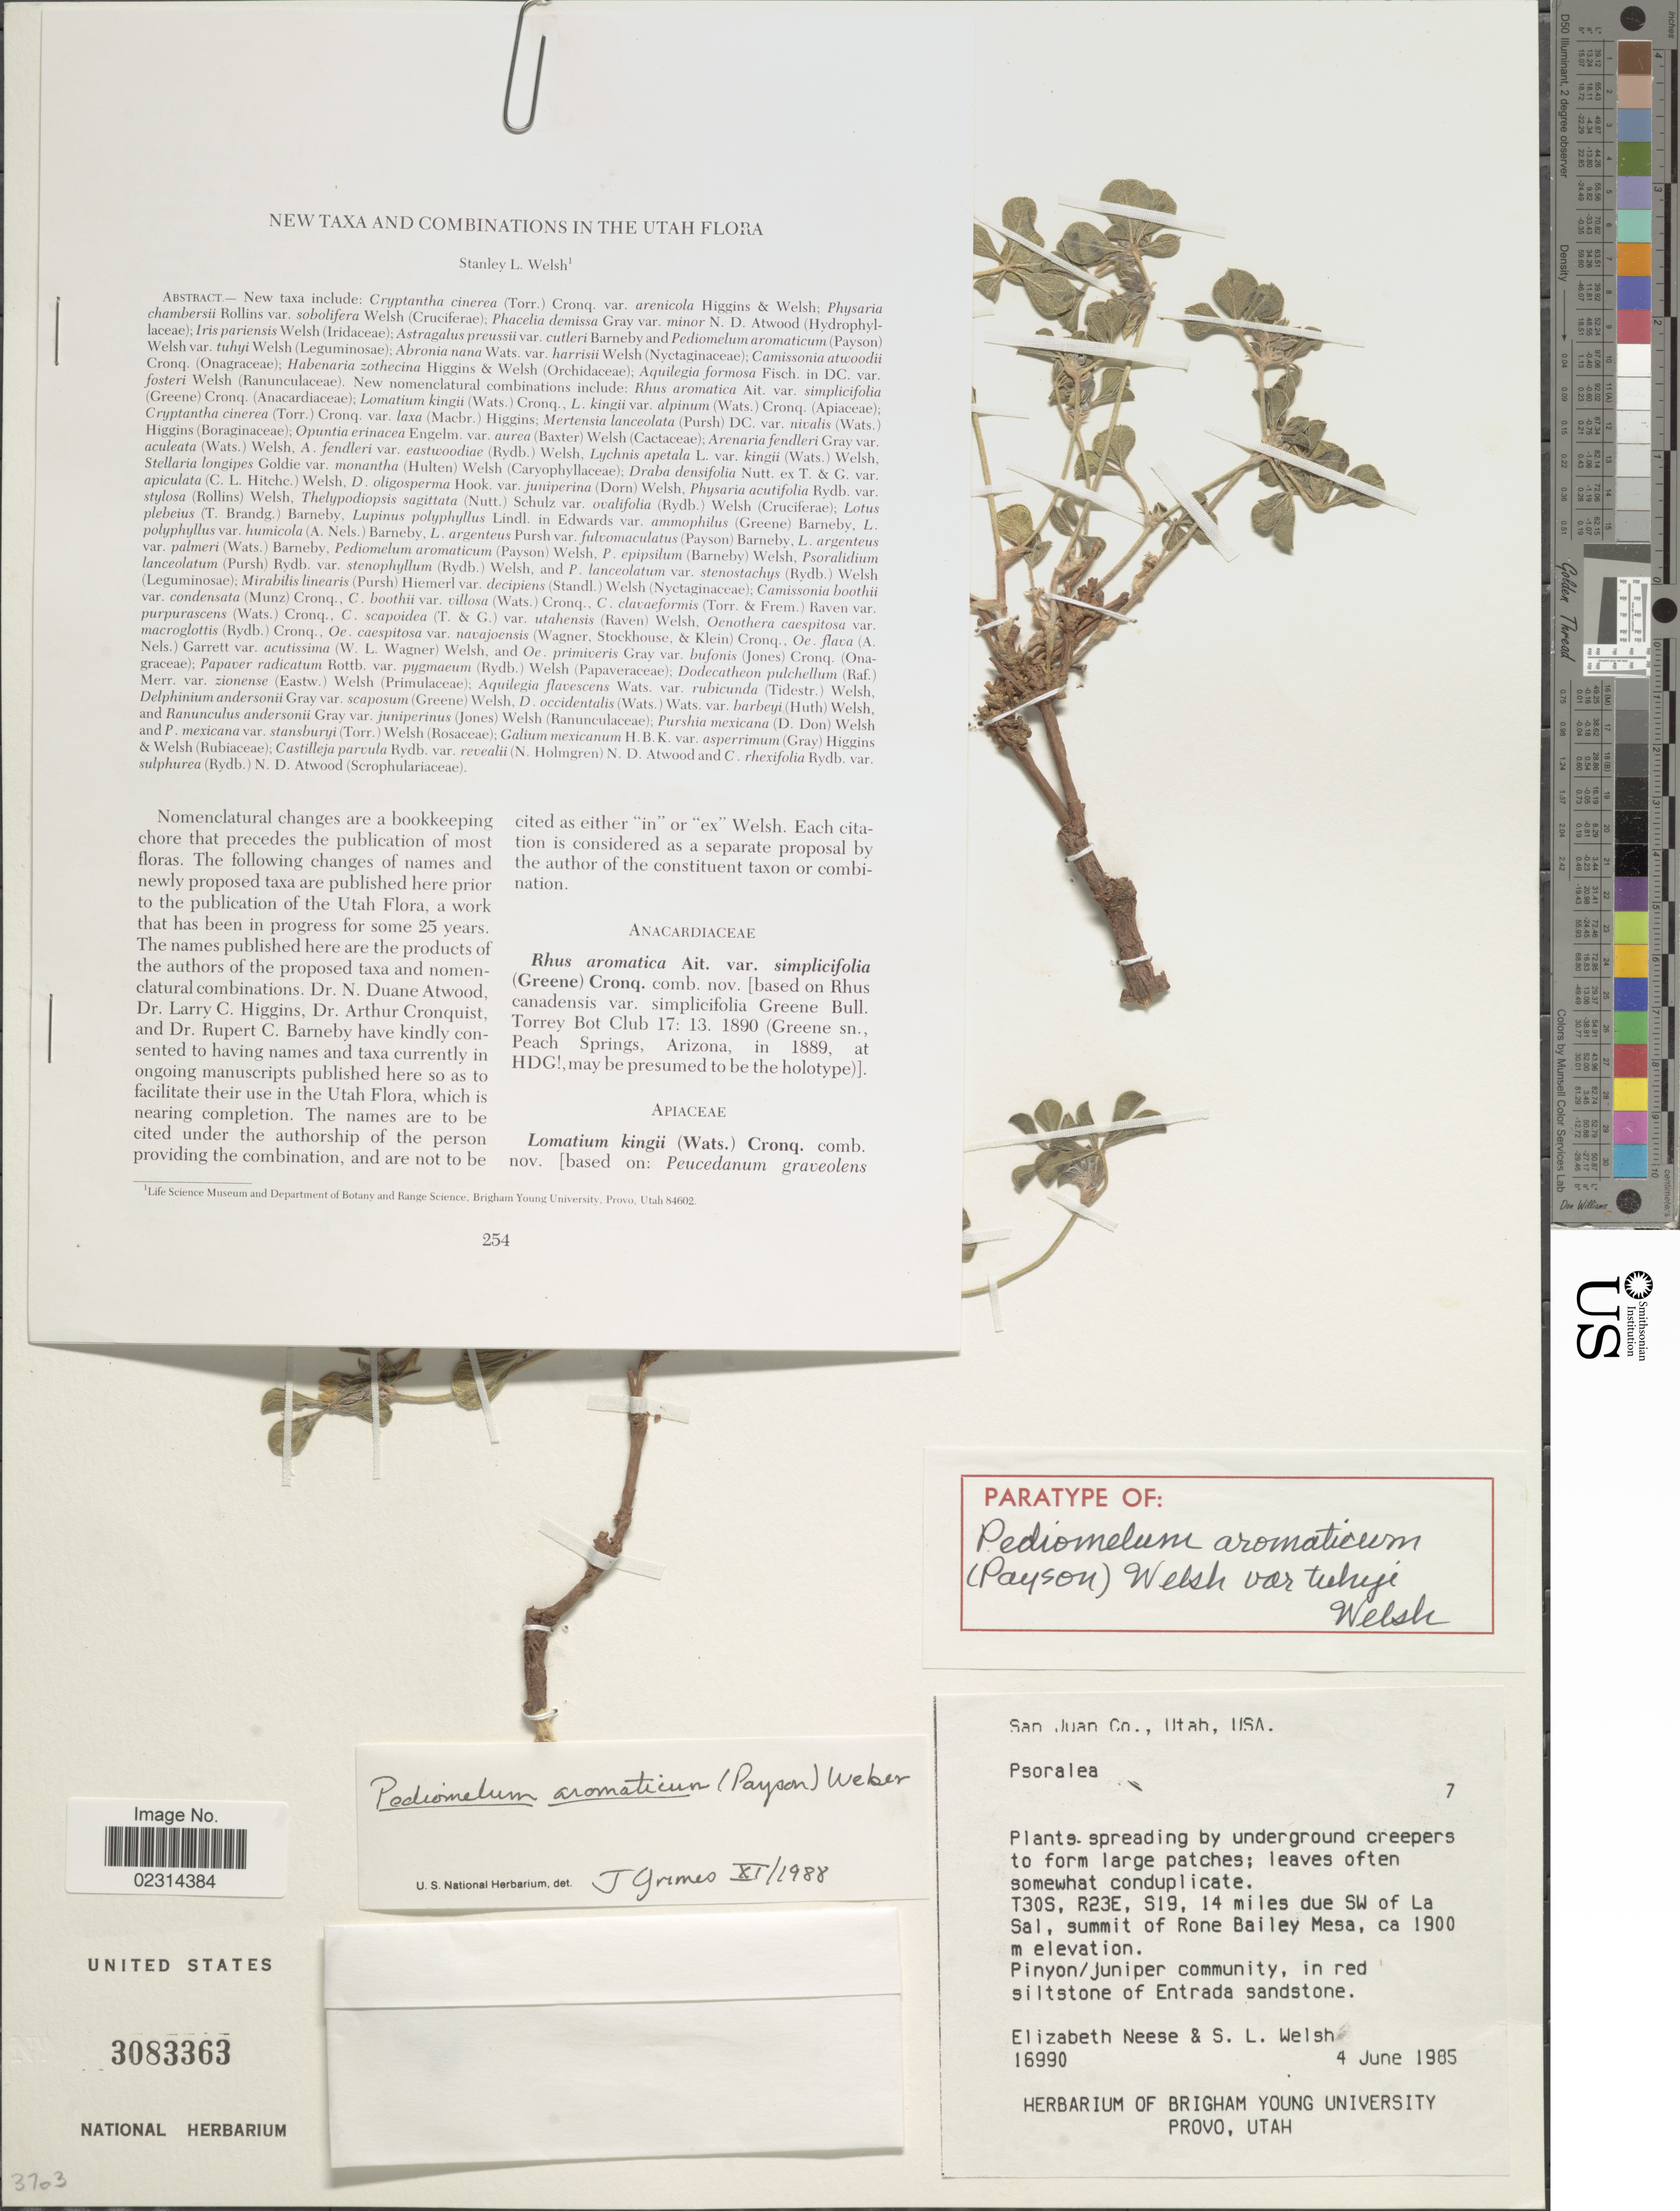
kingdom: Plantae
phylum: Tracheophyta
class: Magnoliopsida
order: Fabales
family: Fabaceae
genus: Pediomelum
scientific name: Pediomelum aromaticum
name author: (Payson) W.A. Weber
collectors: E. C Neese & S. Welsh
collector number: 16990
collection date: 1985-06-04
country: United States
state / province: Utah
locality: San Juan Co. T30S, R23E, S19, 14 miles due SW of La Sal, summit of Rone Bailey Mesa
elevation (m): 1900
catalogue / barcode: US 3083363